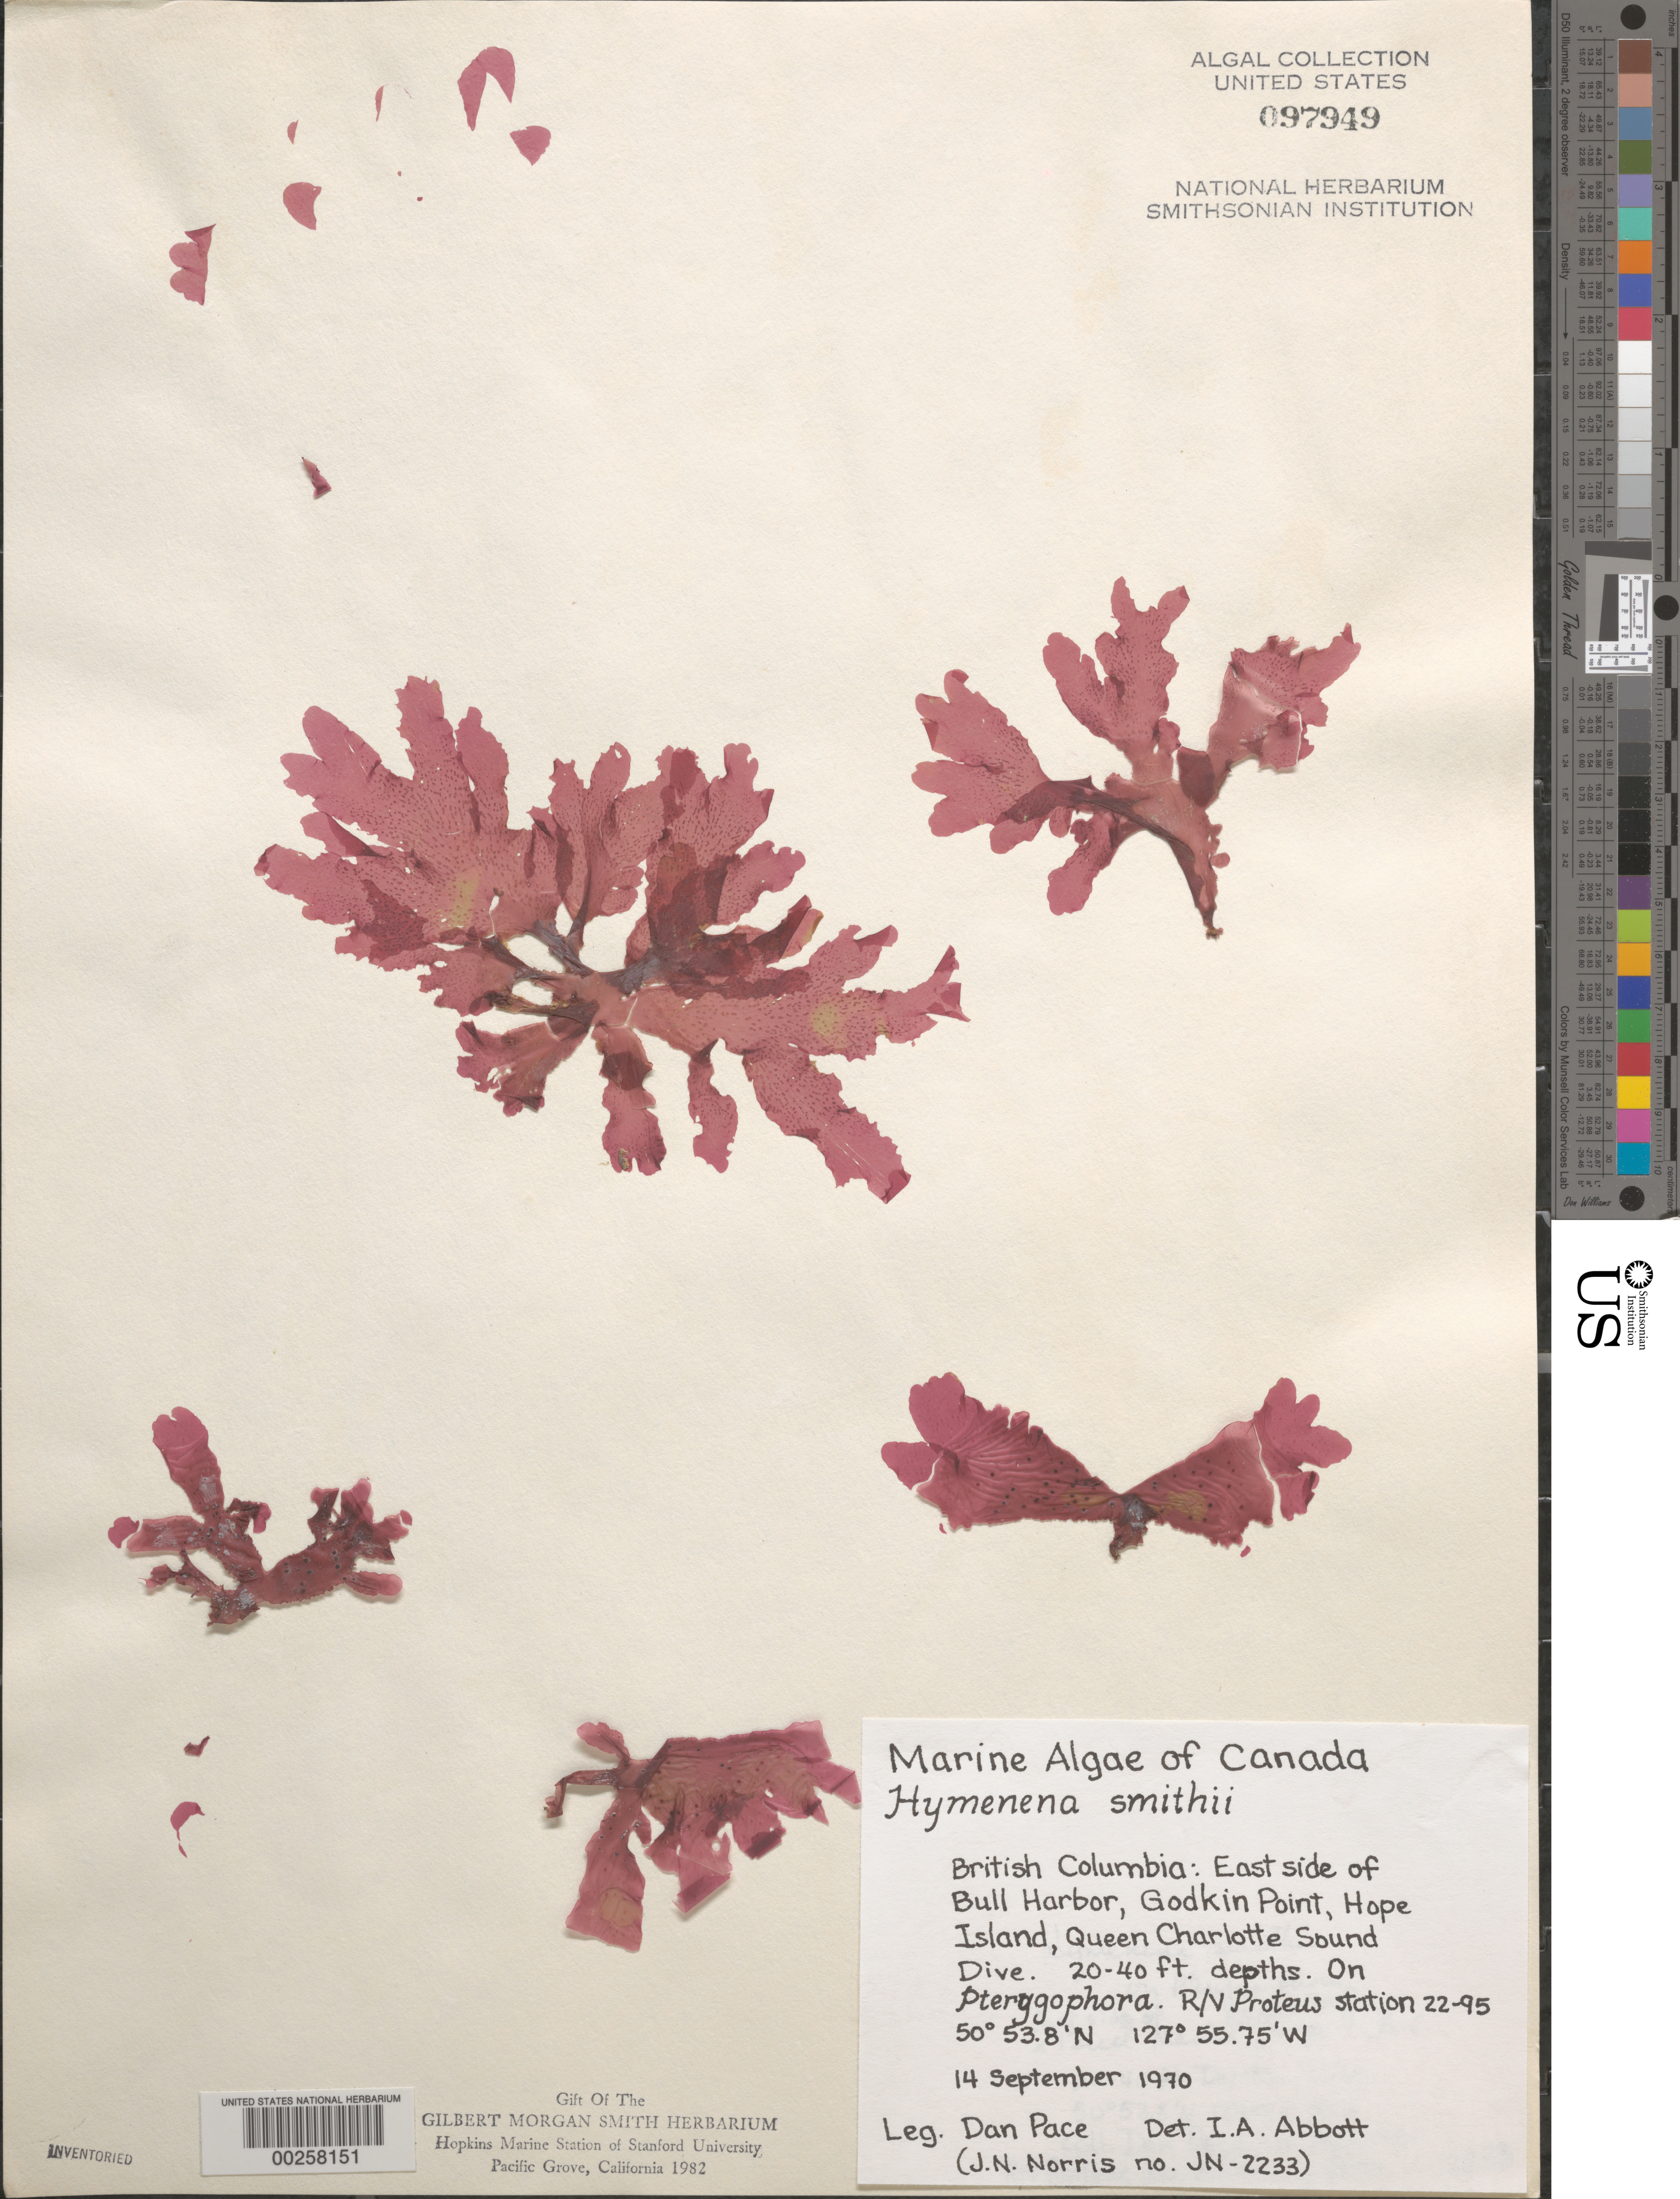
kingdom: Plantae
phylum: Rhodophyta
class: Florideophyceae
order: Ceramiales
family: Delesseriaceae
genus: Hymenena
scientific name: Hymenena setchellii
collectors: D. Pace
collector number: Jn-2233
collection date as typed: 14 Sep 1970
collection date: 1970-09-14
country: Canada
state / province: British Columbia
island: Hope Island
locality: Bull Harbor, Godkin Point, Queen Charlotte Sound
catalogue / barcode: US 97949